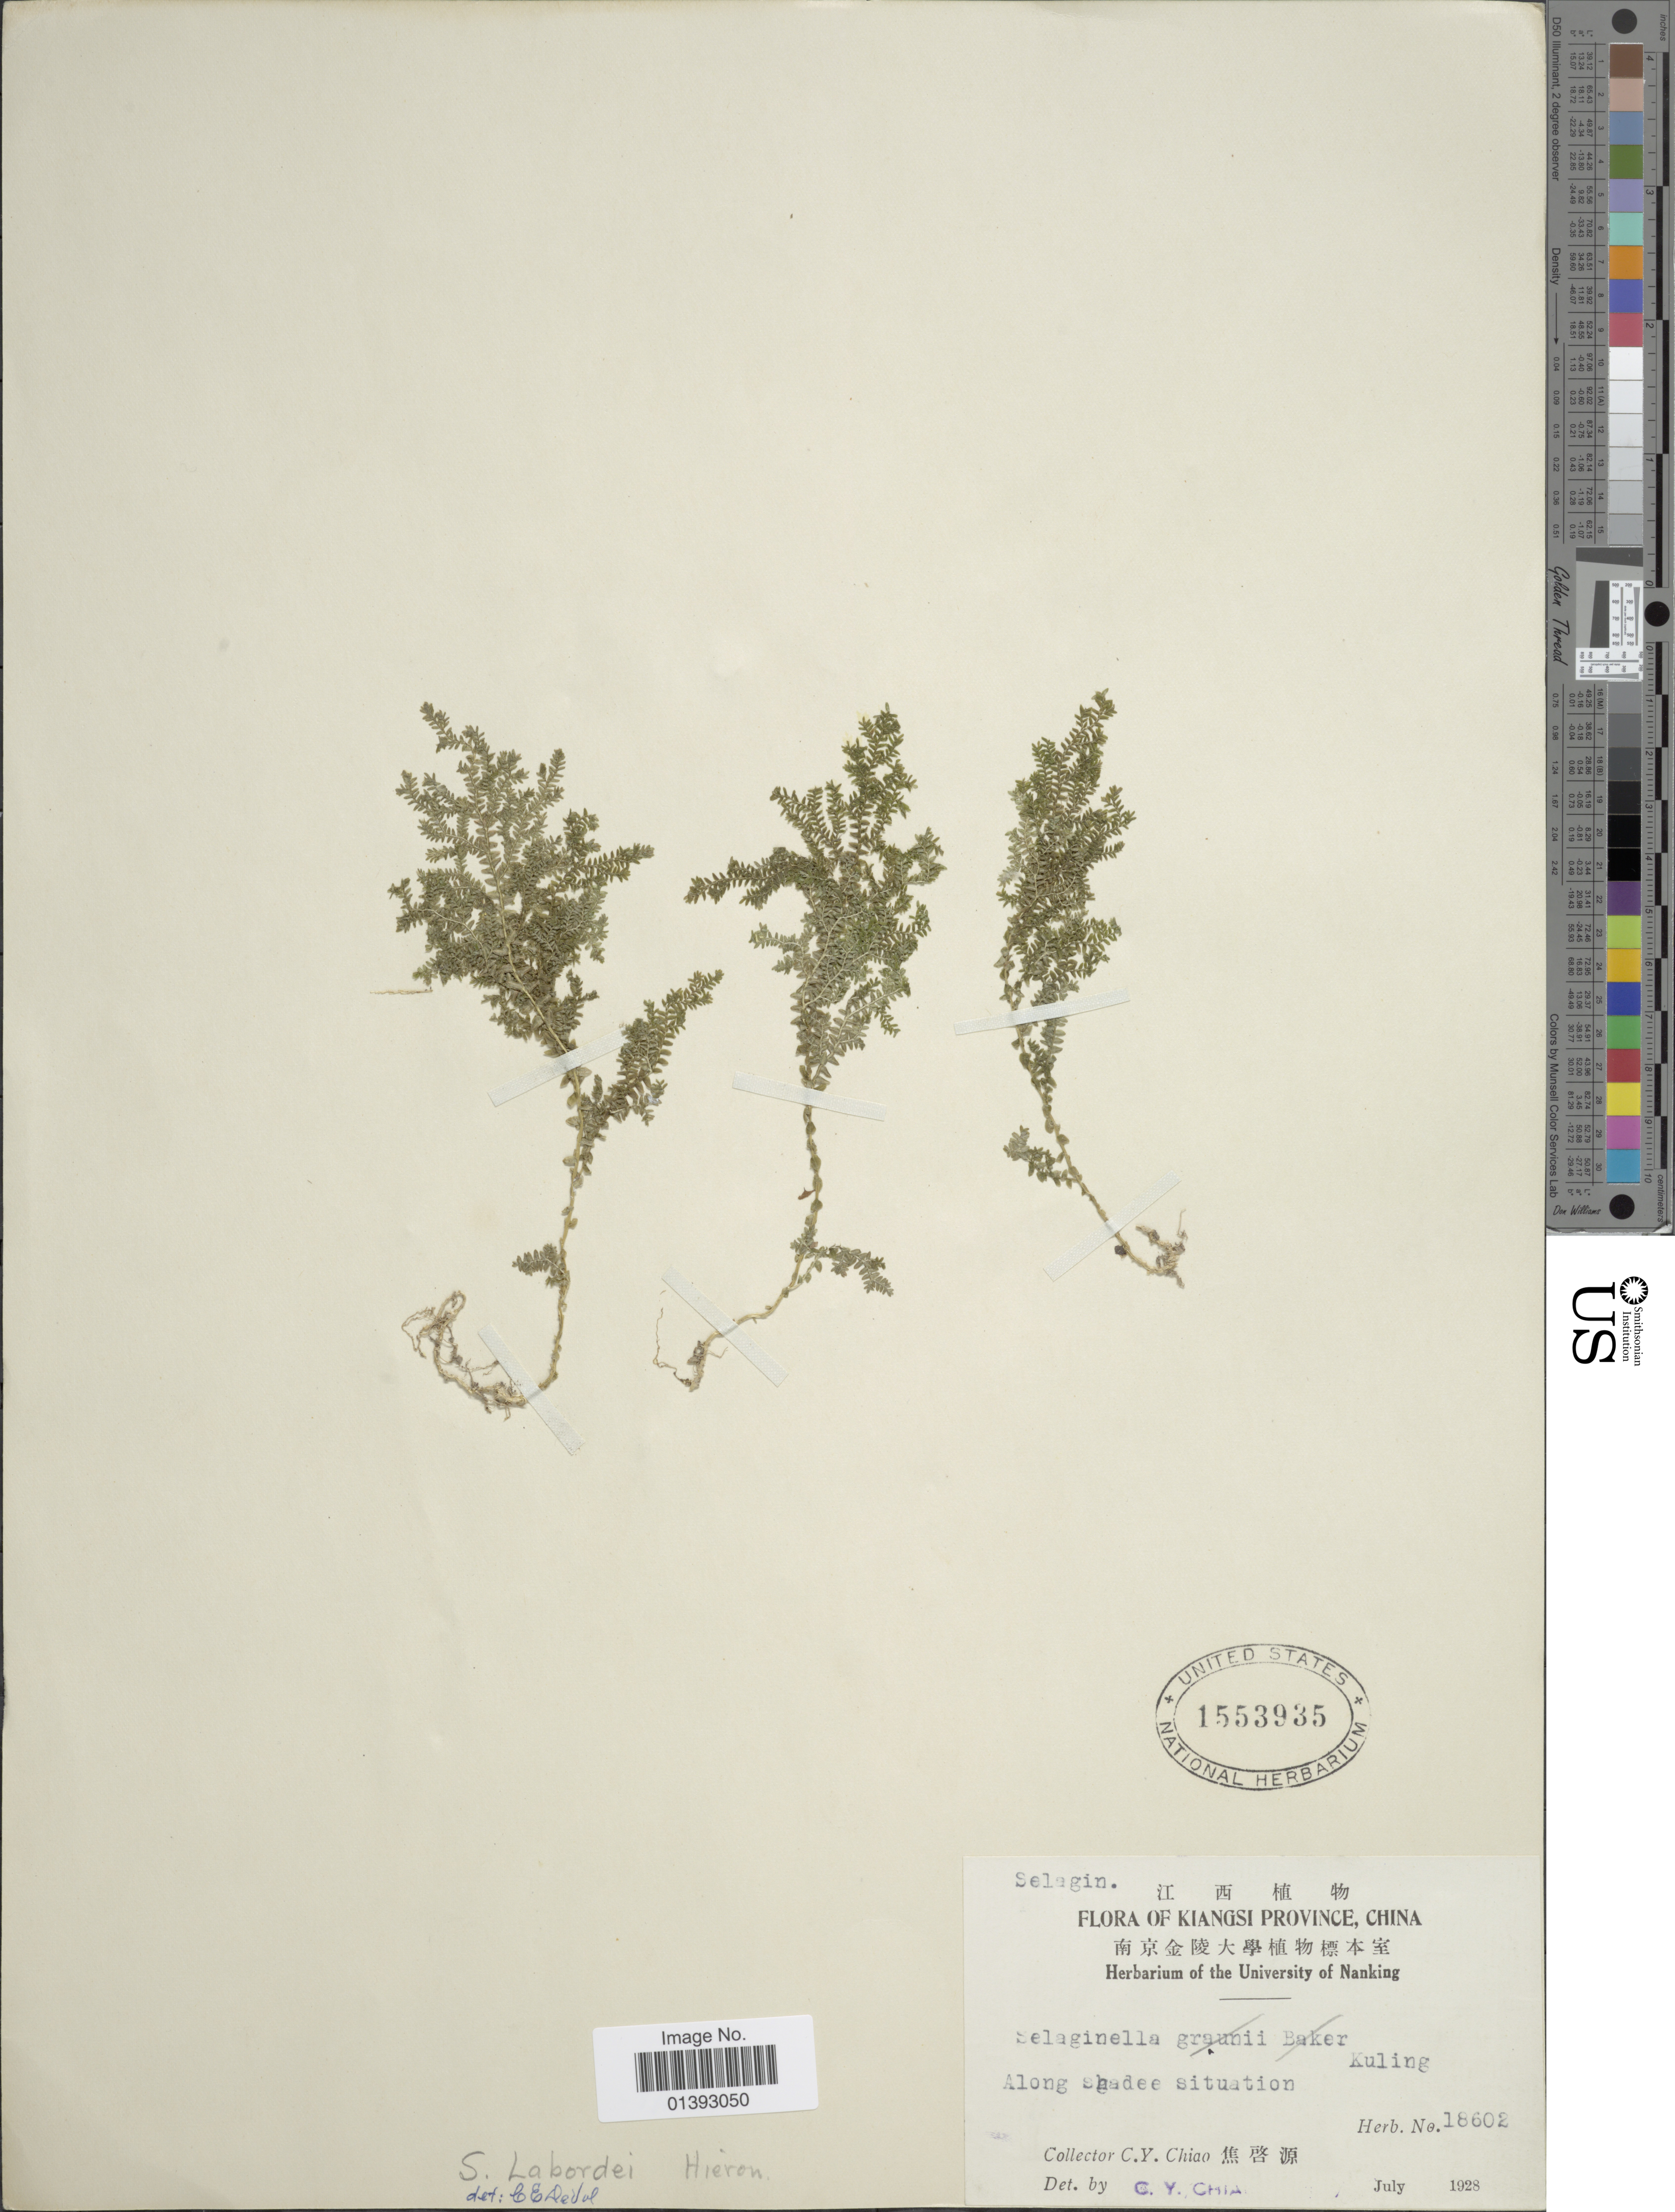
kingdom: Plantae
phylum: Tracheophyta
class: Lycopodiopsida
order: Selaginellales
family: Selaginellaceae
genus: Selaginella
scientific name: Selaginella labordei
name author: Hieron. ex Christ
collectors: C. Y. Chiao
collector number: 18602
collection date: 1928-07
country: China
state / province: Jiangxi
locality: Kiangsi Province, alongs shadee sitiuation, Kuling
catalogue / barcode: US 1553935